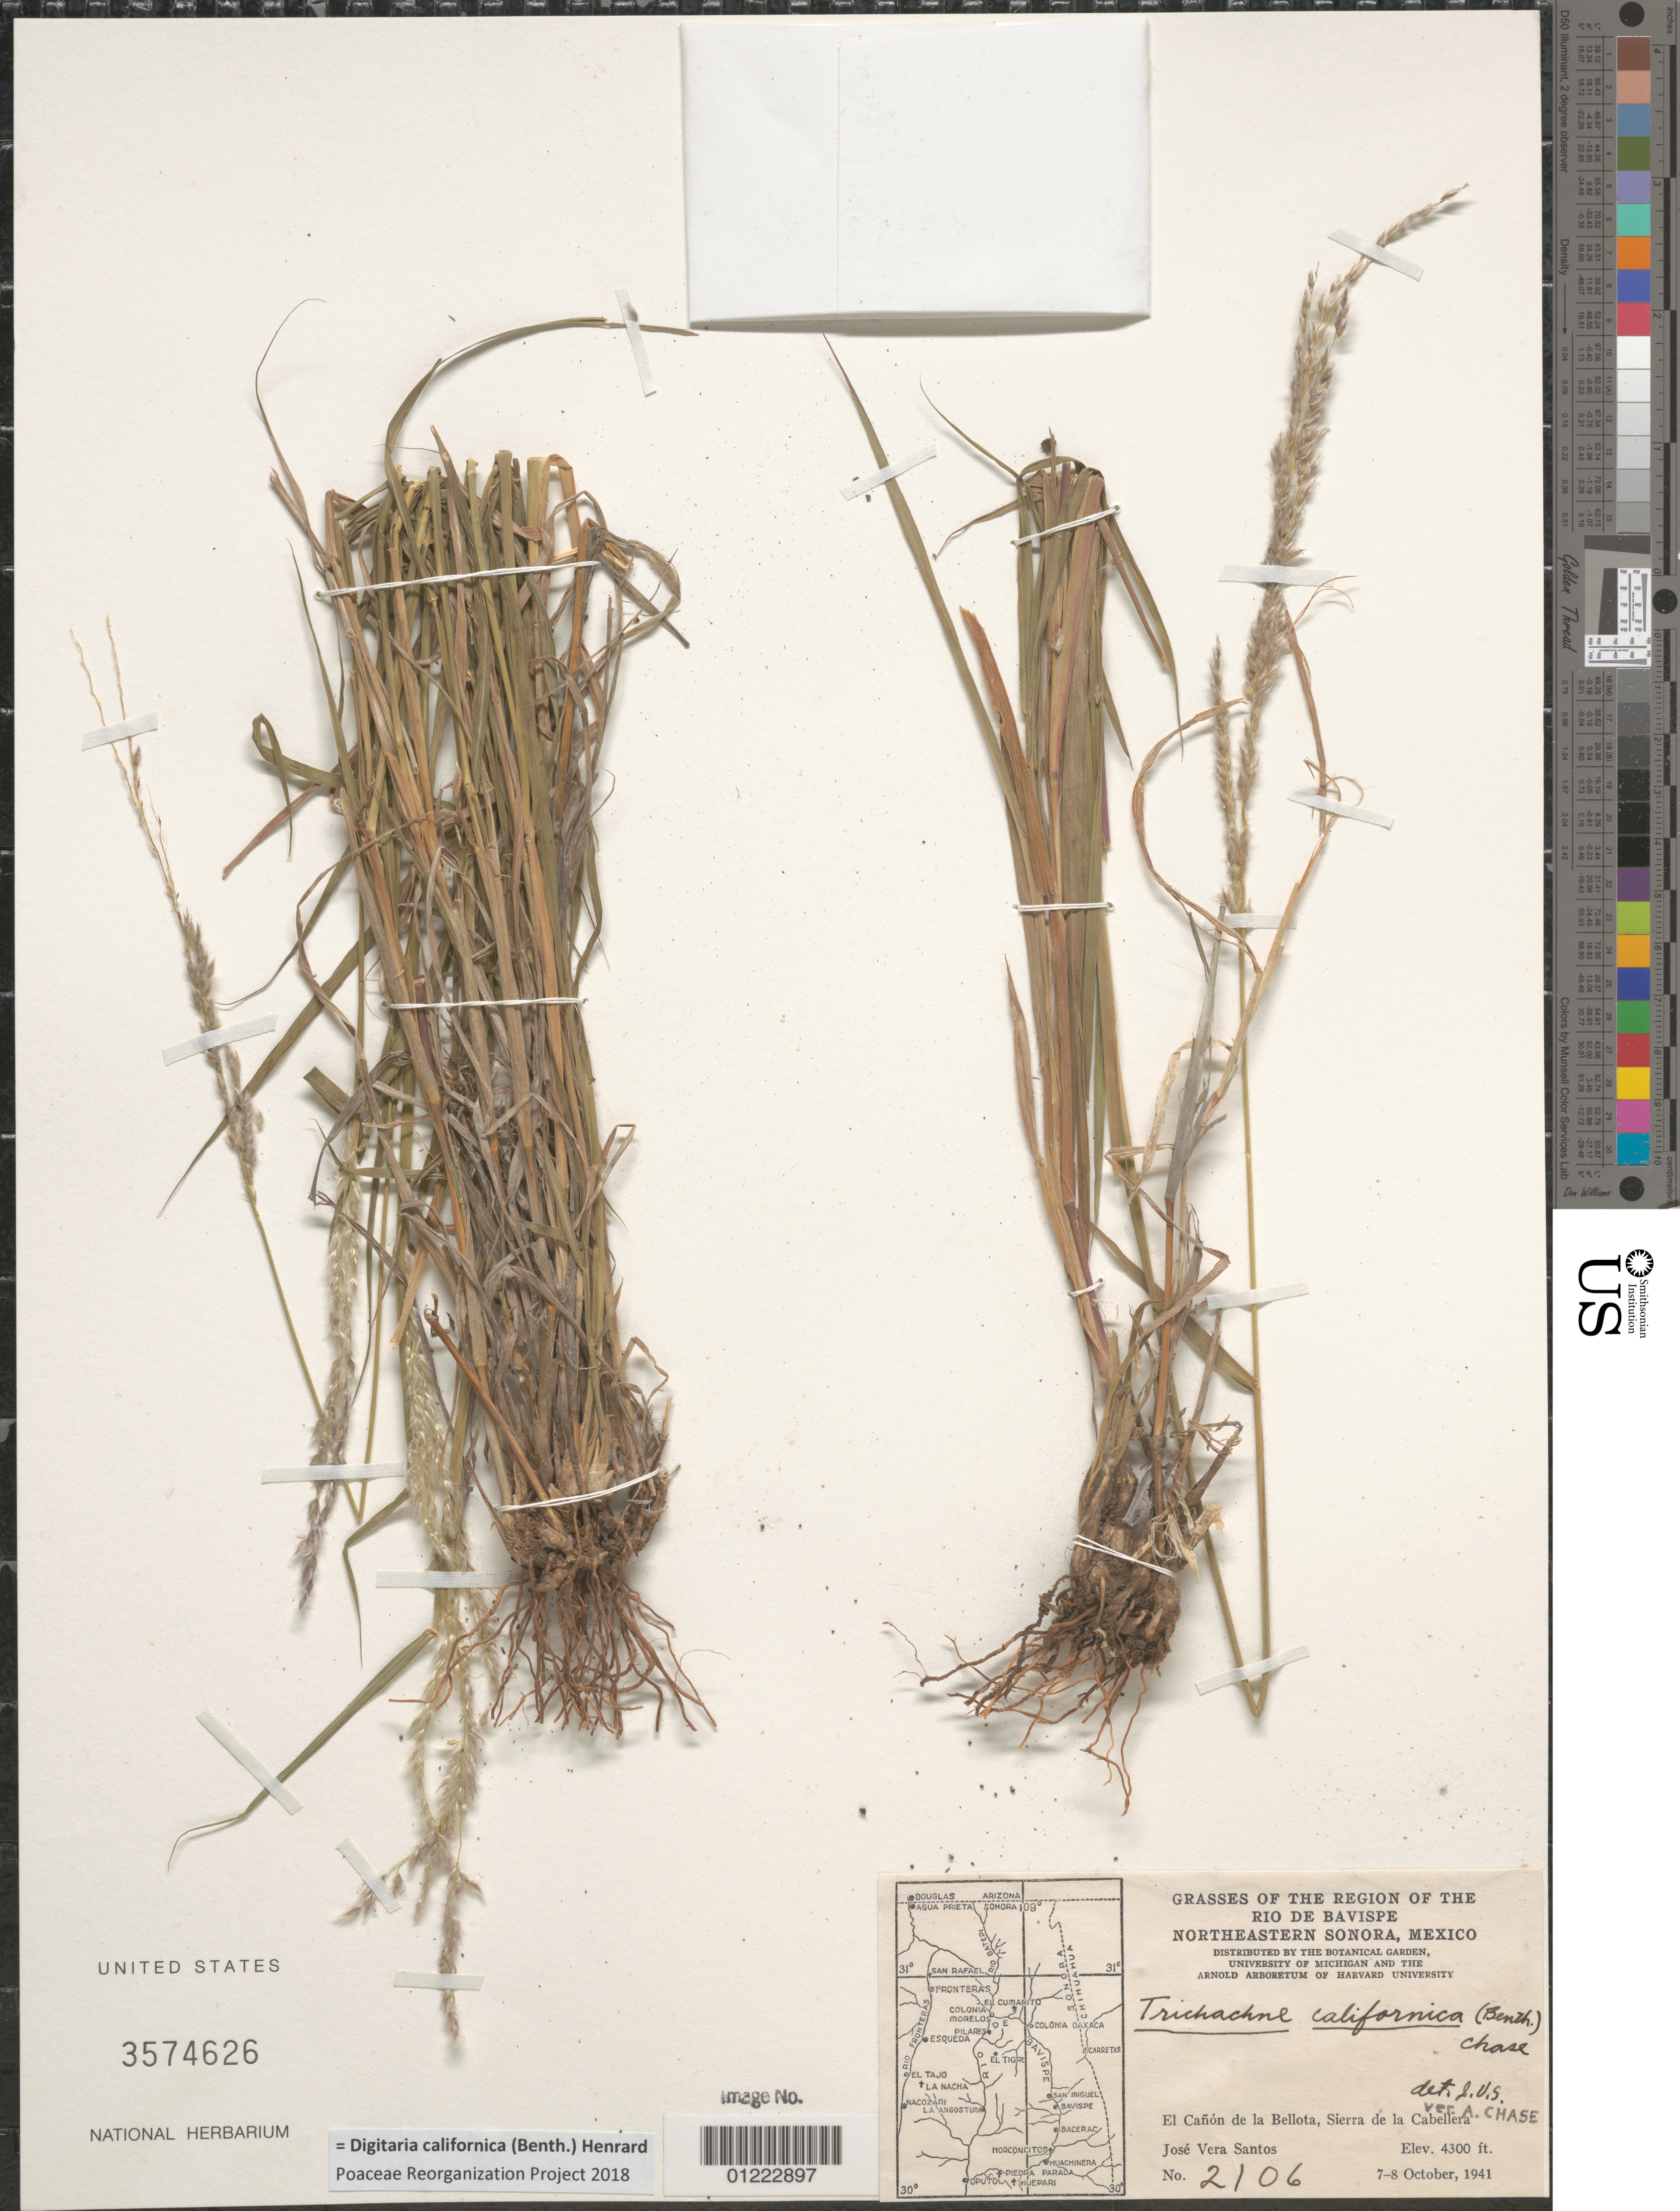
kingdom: Plantae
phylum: Tracheophyta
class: Liliopsida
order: Poales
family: Poaceae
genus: Digitaria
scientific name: Digitaria californica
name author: (Benth.) Henr.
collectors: J. Vera Santos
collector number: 2106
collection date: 1941-10-07/1941-10-08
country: Mexico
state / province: Sonora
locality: El Canon de la Bellota, Sierra de la Cabe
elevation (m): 1311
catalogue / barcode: US 3574626